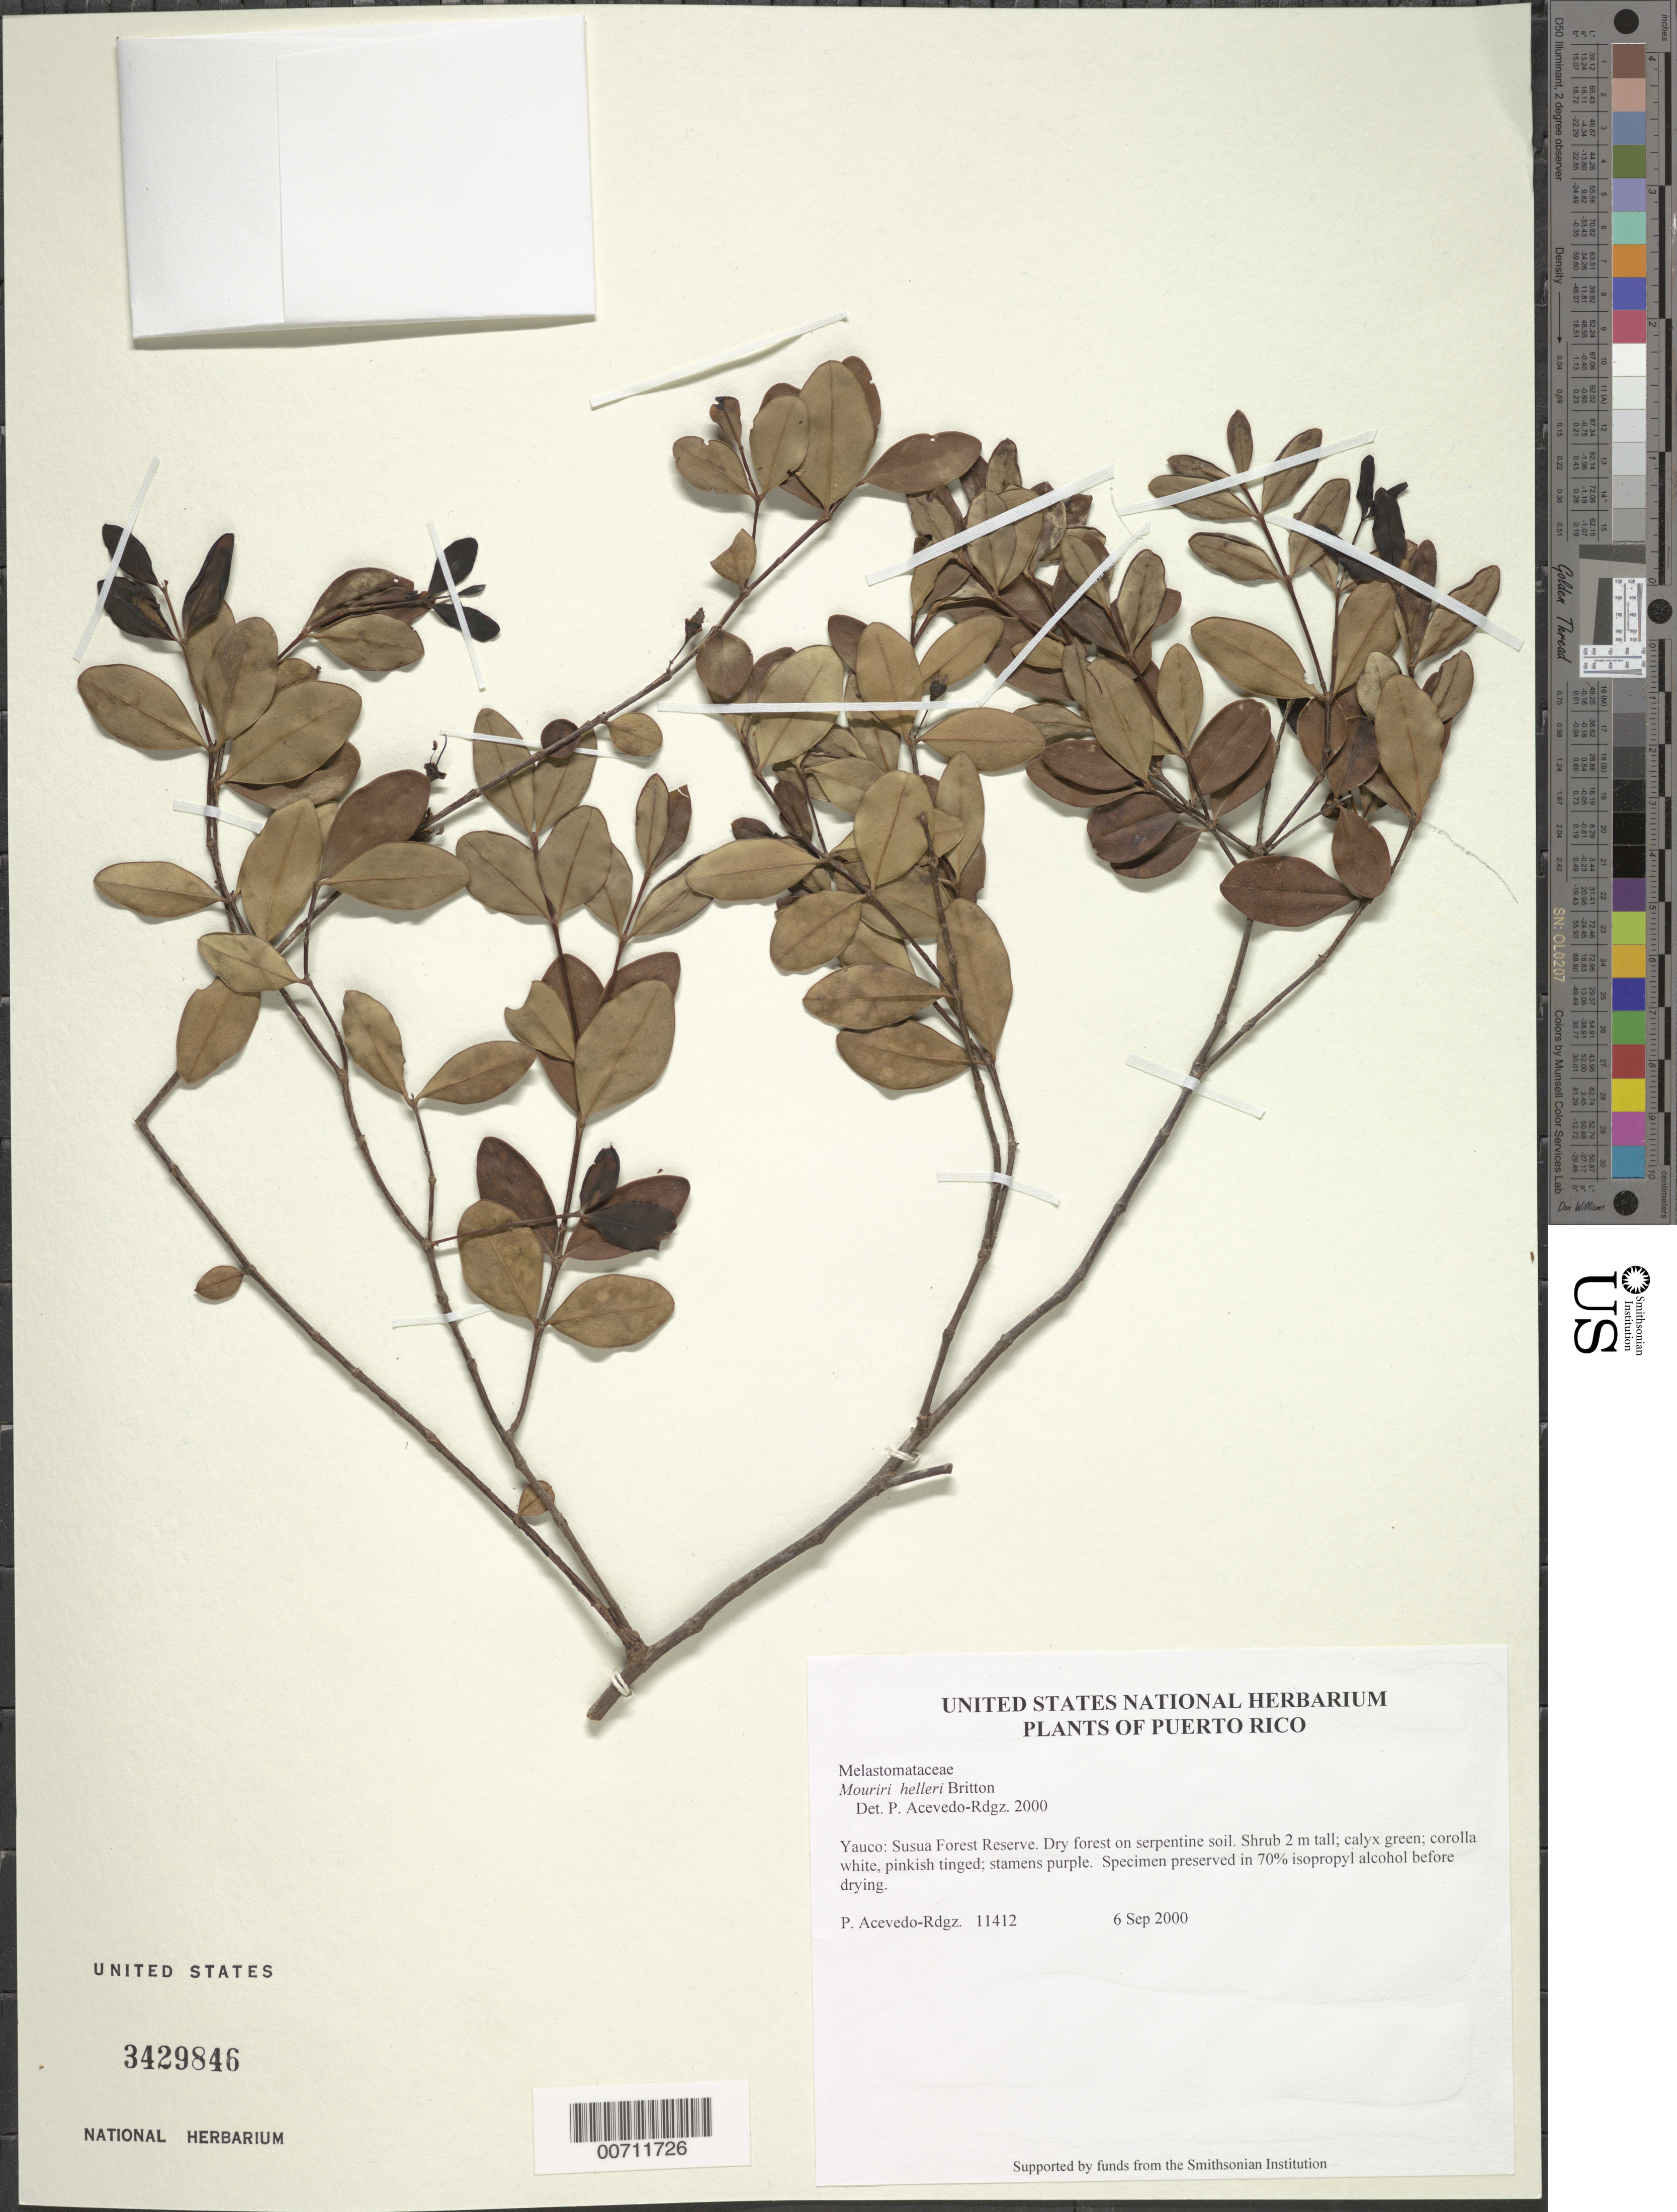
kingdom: Plantae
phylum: Tracheophyta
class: Magnoliopsida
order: Myrtales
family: Melastomataceae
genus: Mouriri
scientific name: Mouriri helleri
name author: Britton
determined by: Acevedo-Rodríguez, P., (BOT), Smithsonian Institution - National Museum of Natural History (UNITED STATES)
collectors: P. Acevedo-Rodr.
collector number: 11412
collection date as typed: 06 Sep 2000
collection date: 2000-09-06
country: Puerto Rico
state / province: Yauco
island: Puerto Rico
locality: Yauco: Susua Forest Reserve.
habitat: Dry forest on serpentine soil.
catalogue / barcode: US 3429846